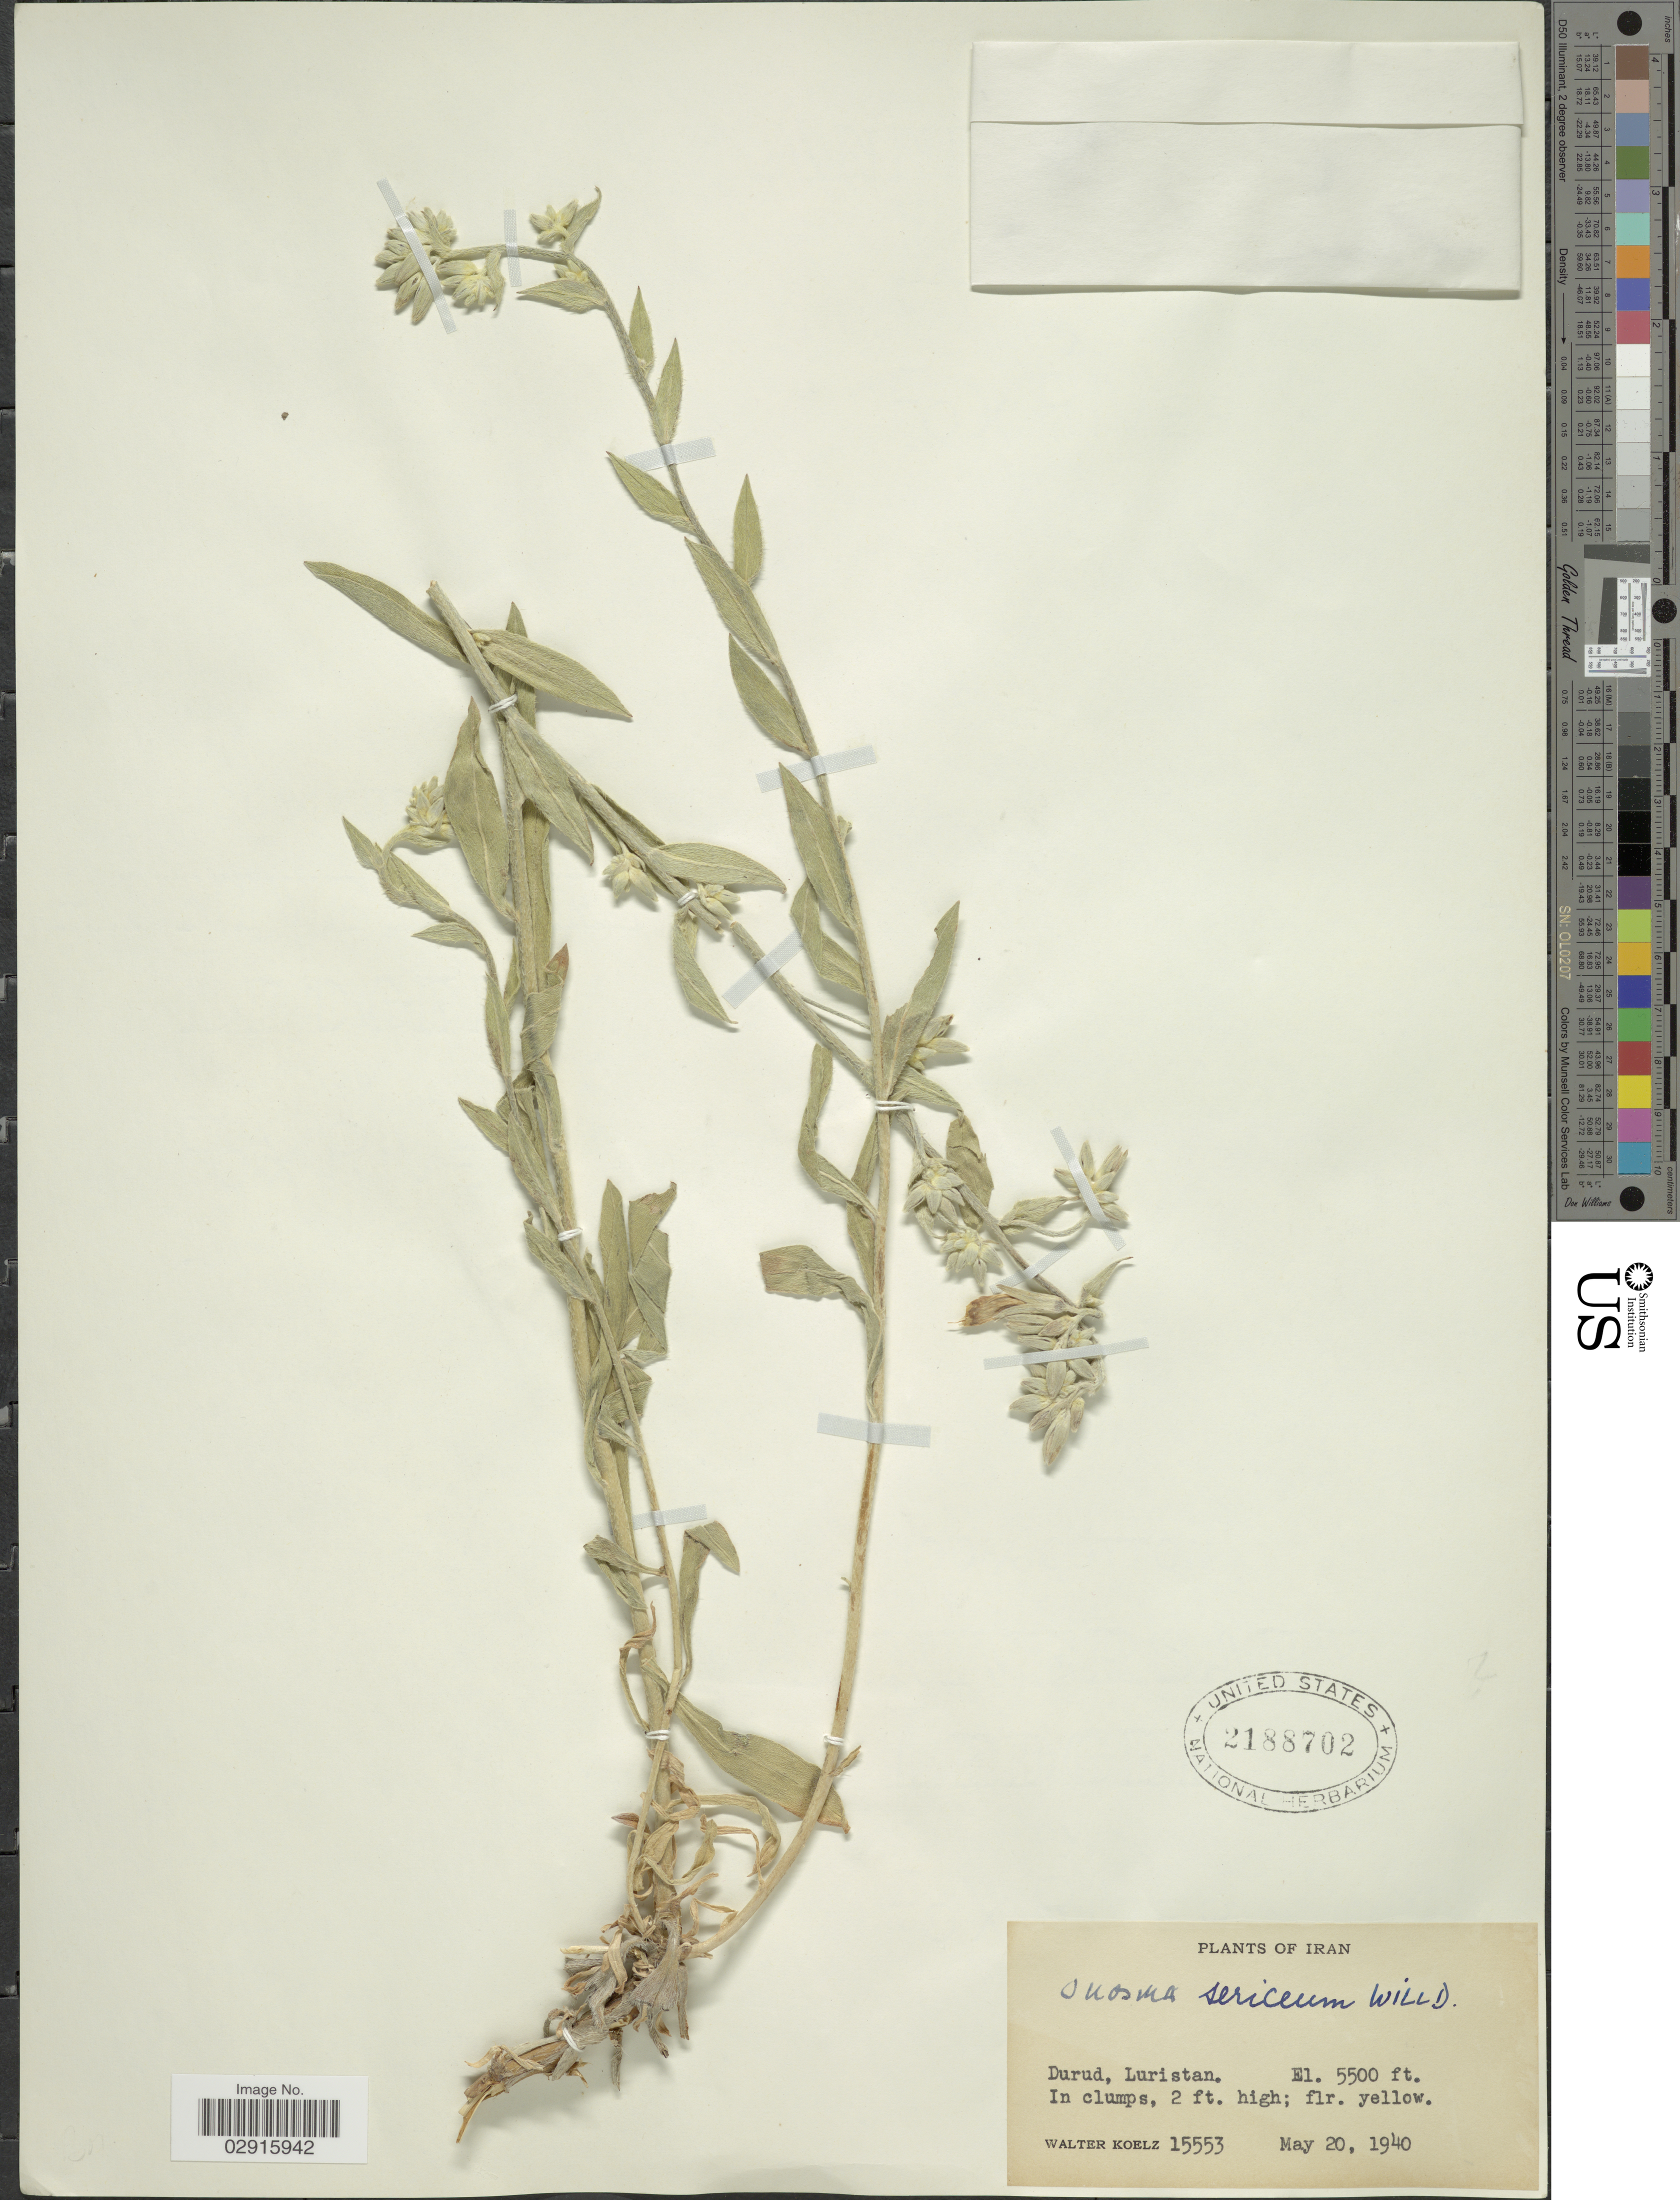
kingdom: Plantae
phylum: Tracheophyta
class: Magnoliopsida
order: Boraginales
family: Boraginaceae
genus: Onosma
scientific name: Onosma sericea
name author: Willd.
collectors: W. N. Koelz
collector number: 15553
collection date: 1940-05-20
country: Iran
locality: Durud, Luristan.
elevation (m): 1676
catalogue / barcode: US 2188702